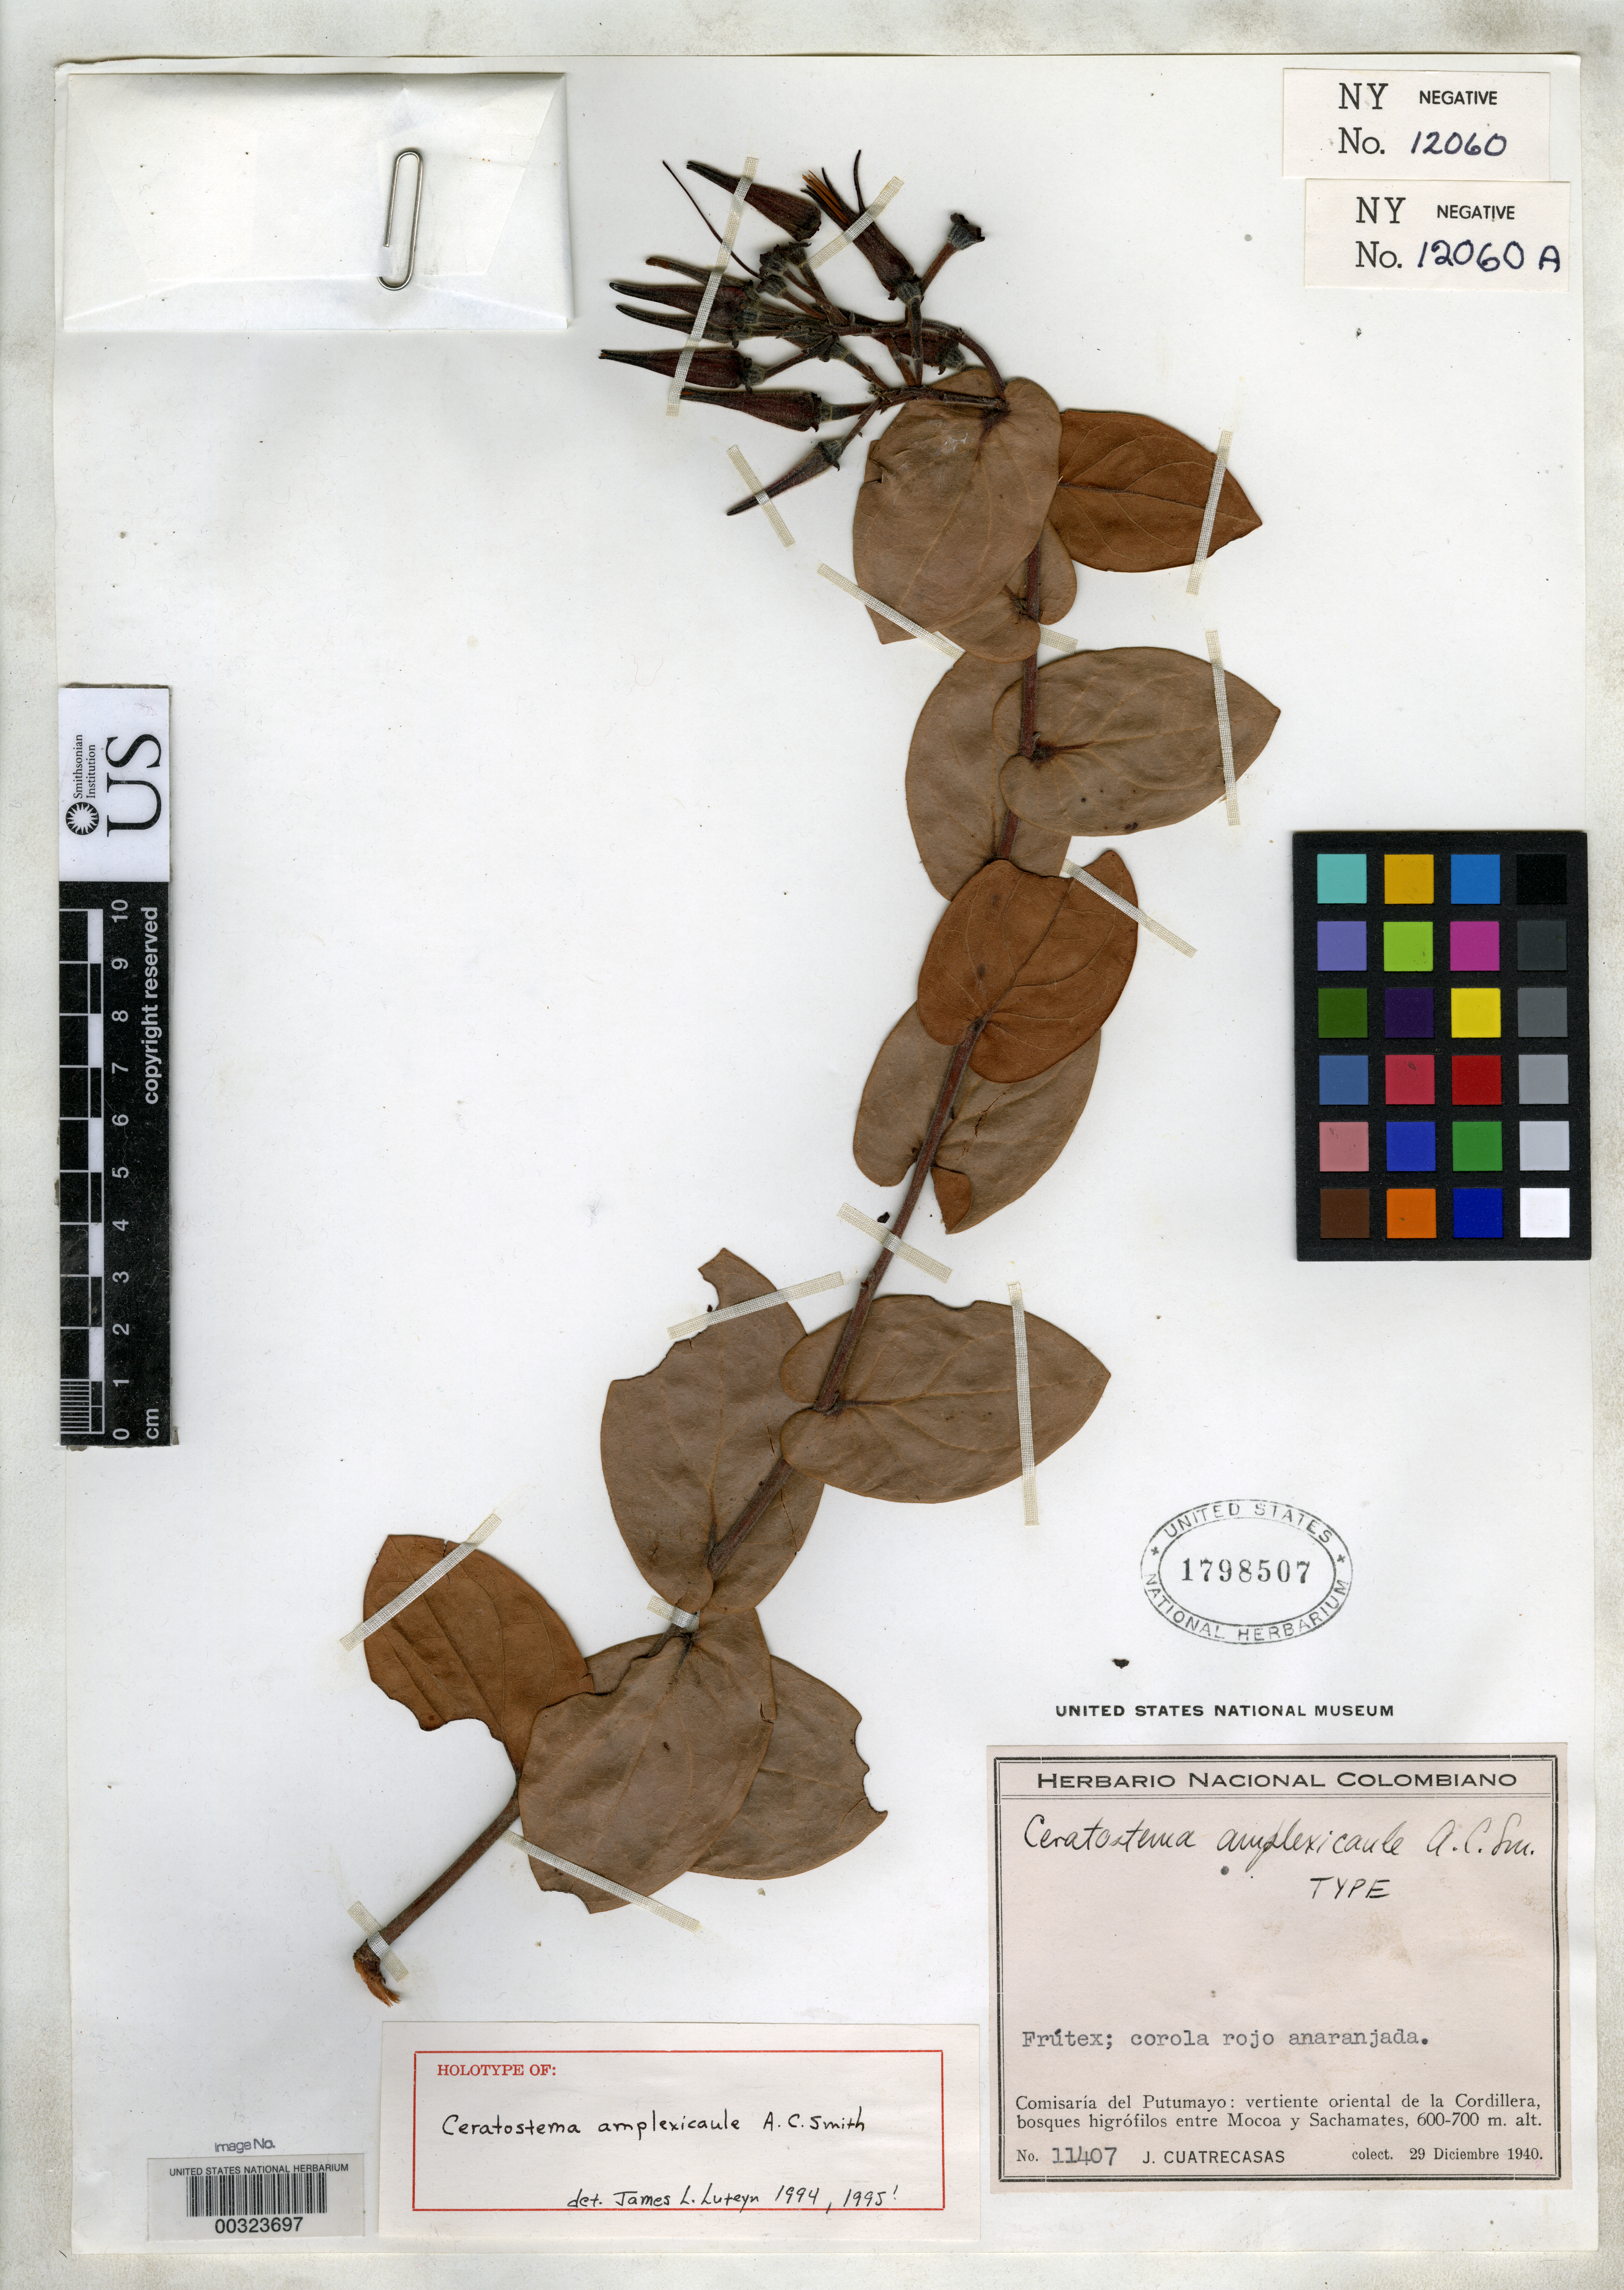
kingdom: Plantae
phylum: Tracheophyta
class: Magnoliopsida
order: Ericales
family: Ericaceae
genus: Ceratostema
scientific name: Ceratostema amplexicaule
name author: A.C. Sm.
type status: Holotype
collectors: J. Cuatrecasas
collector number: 11407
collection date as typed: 29 Dec 1940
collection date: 1940-12-29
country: Colombia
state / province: Putumayo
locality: W slope of Cordillera, between Mocoa and Sachamantes.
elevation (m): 600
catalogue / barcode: US 1798507